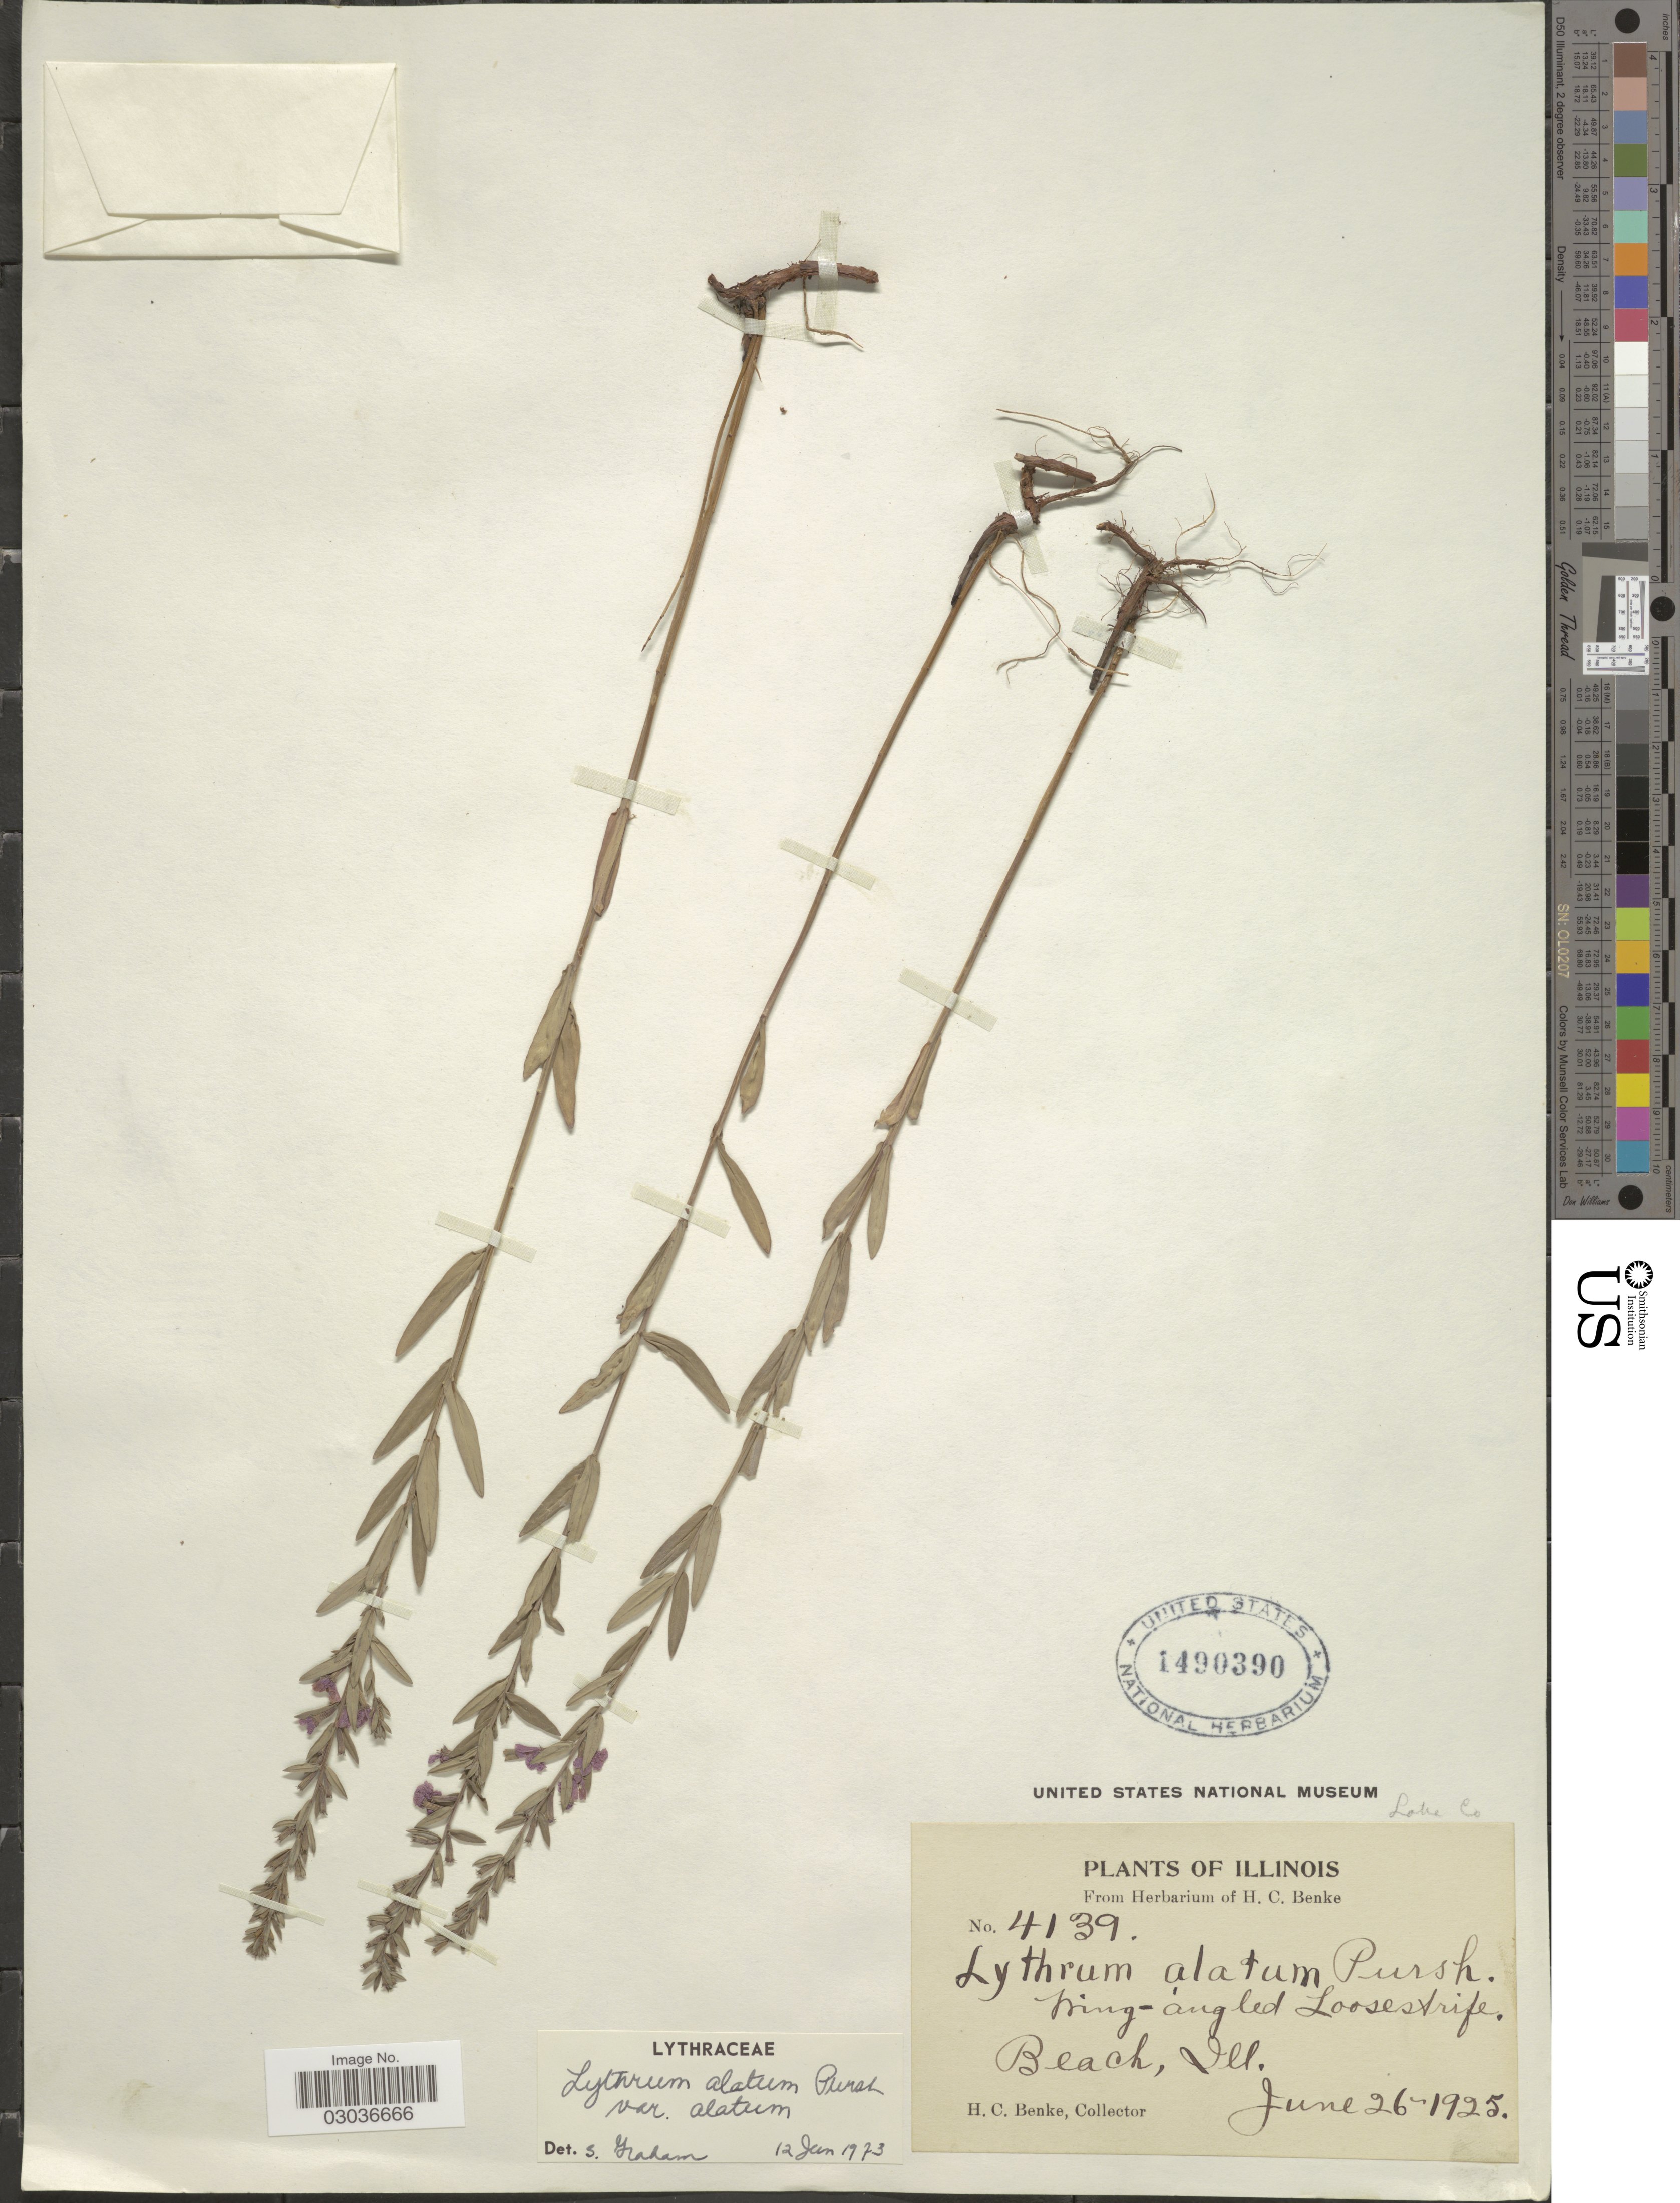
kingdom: Plantae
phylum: Tracheophyta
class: Magnoliopsida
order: Myrtales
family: Lythraceae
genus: Lythrum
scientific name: Lythrum alatum var. alatum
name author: Pursh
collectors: H. Benke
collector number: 4139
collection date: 1925-06-26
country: United States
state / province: Illinois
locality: Beach. Lake Co.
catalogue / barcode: US 1490390